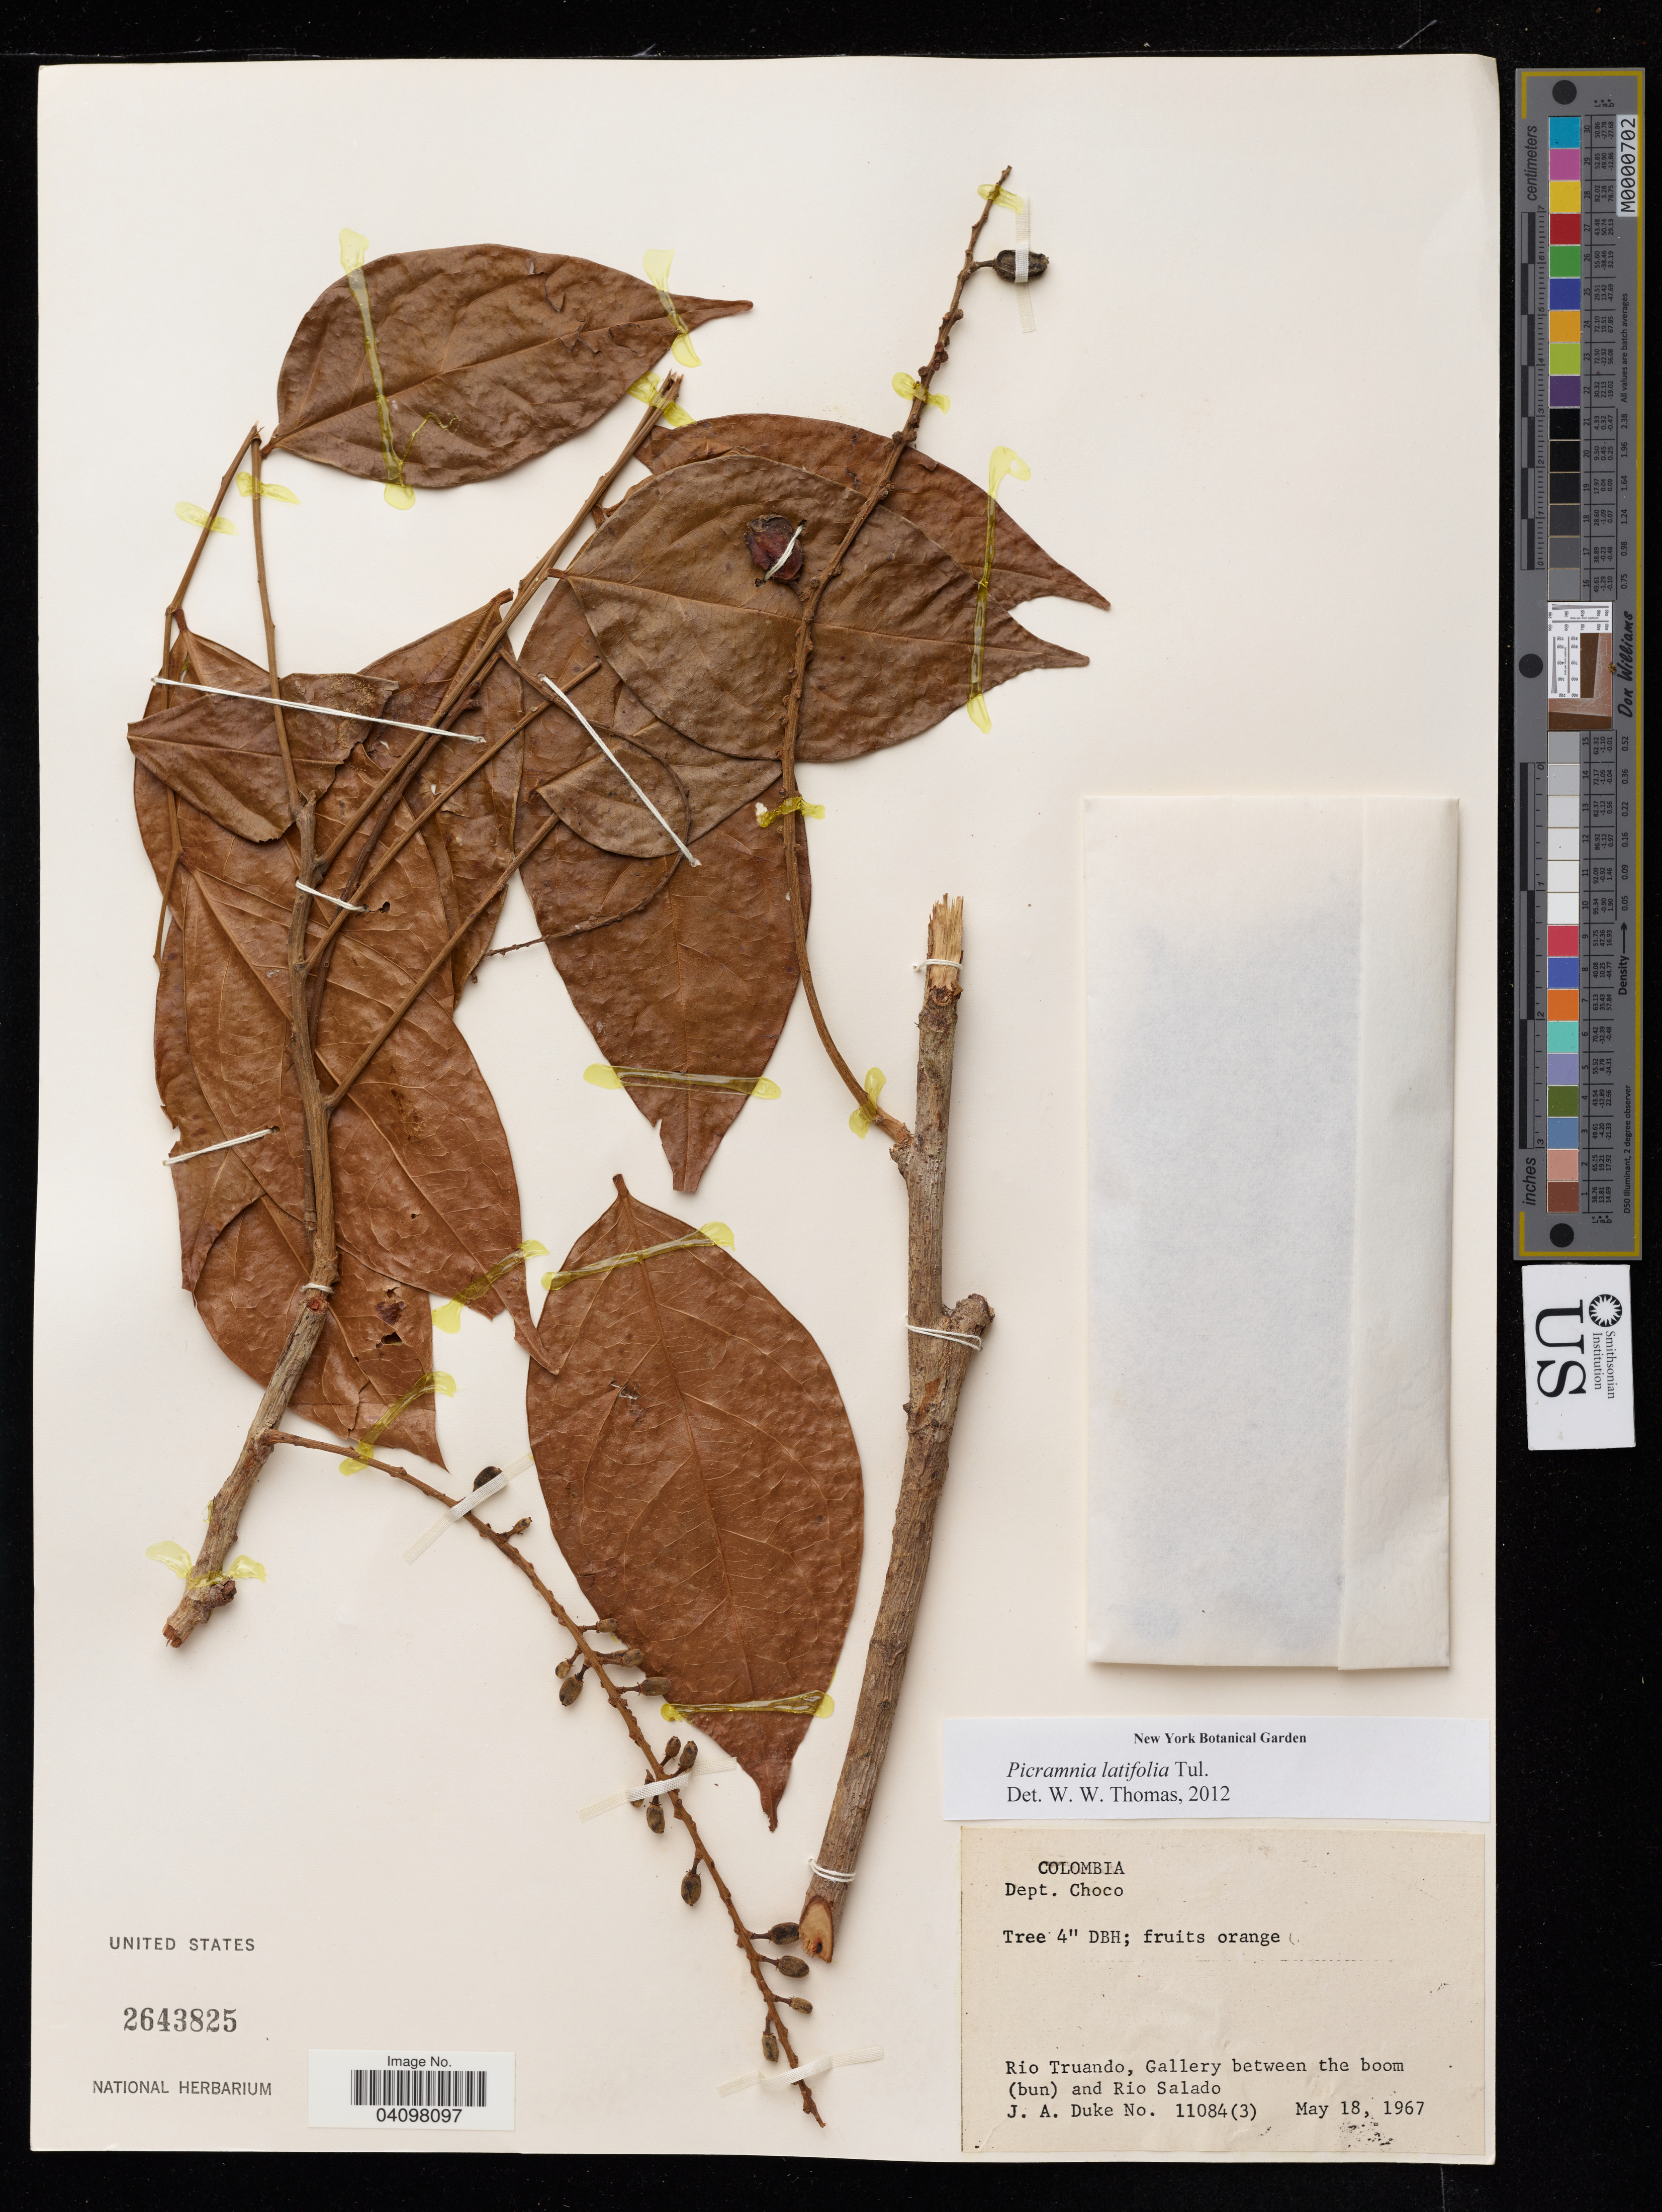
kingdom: Plantae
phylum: Tracheophyta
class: Magnoliopsida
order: Picramniales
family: Picramniaceae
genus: Picramnia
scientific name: Picramnia latifolia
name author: Tul.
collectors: J. A. Duke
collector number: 11084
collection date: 1967-05-18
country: Colombia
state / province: Chocó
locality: Rio Truando, Gallery between the boom (bun) and Rio Salado.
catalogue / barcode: US 2643825